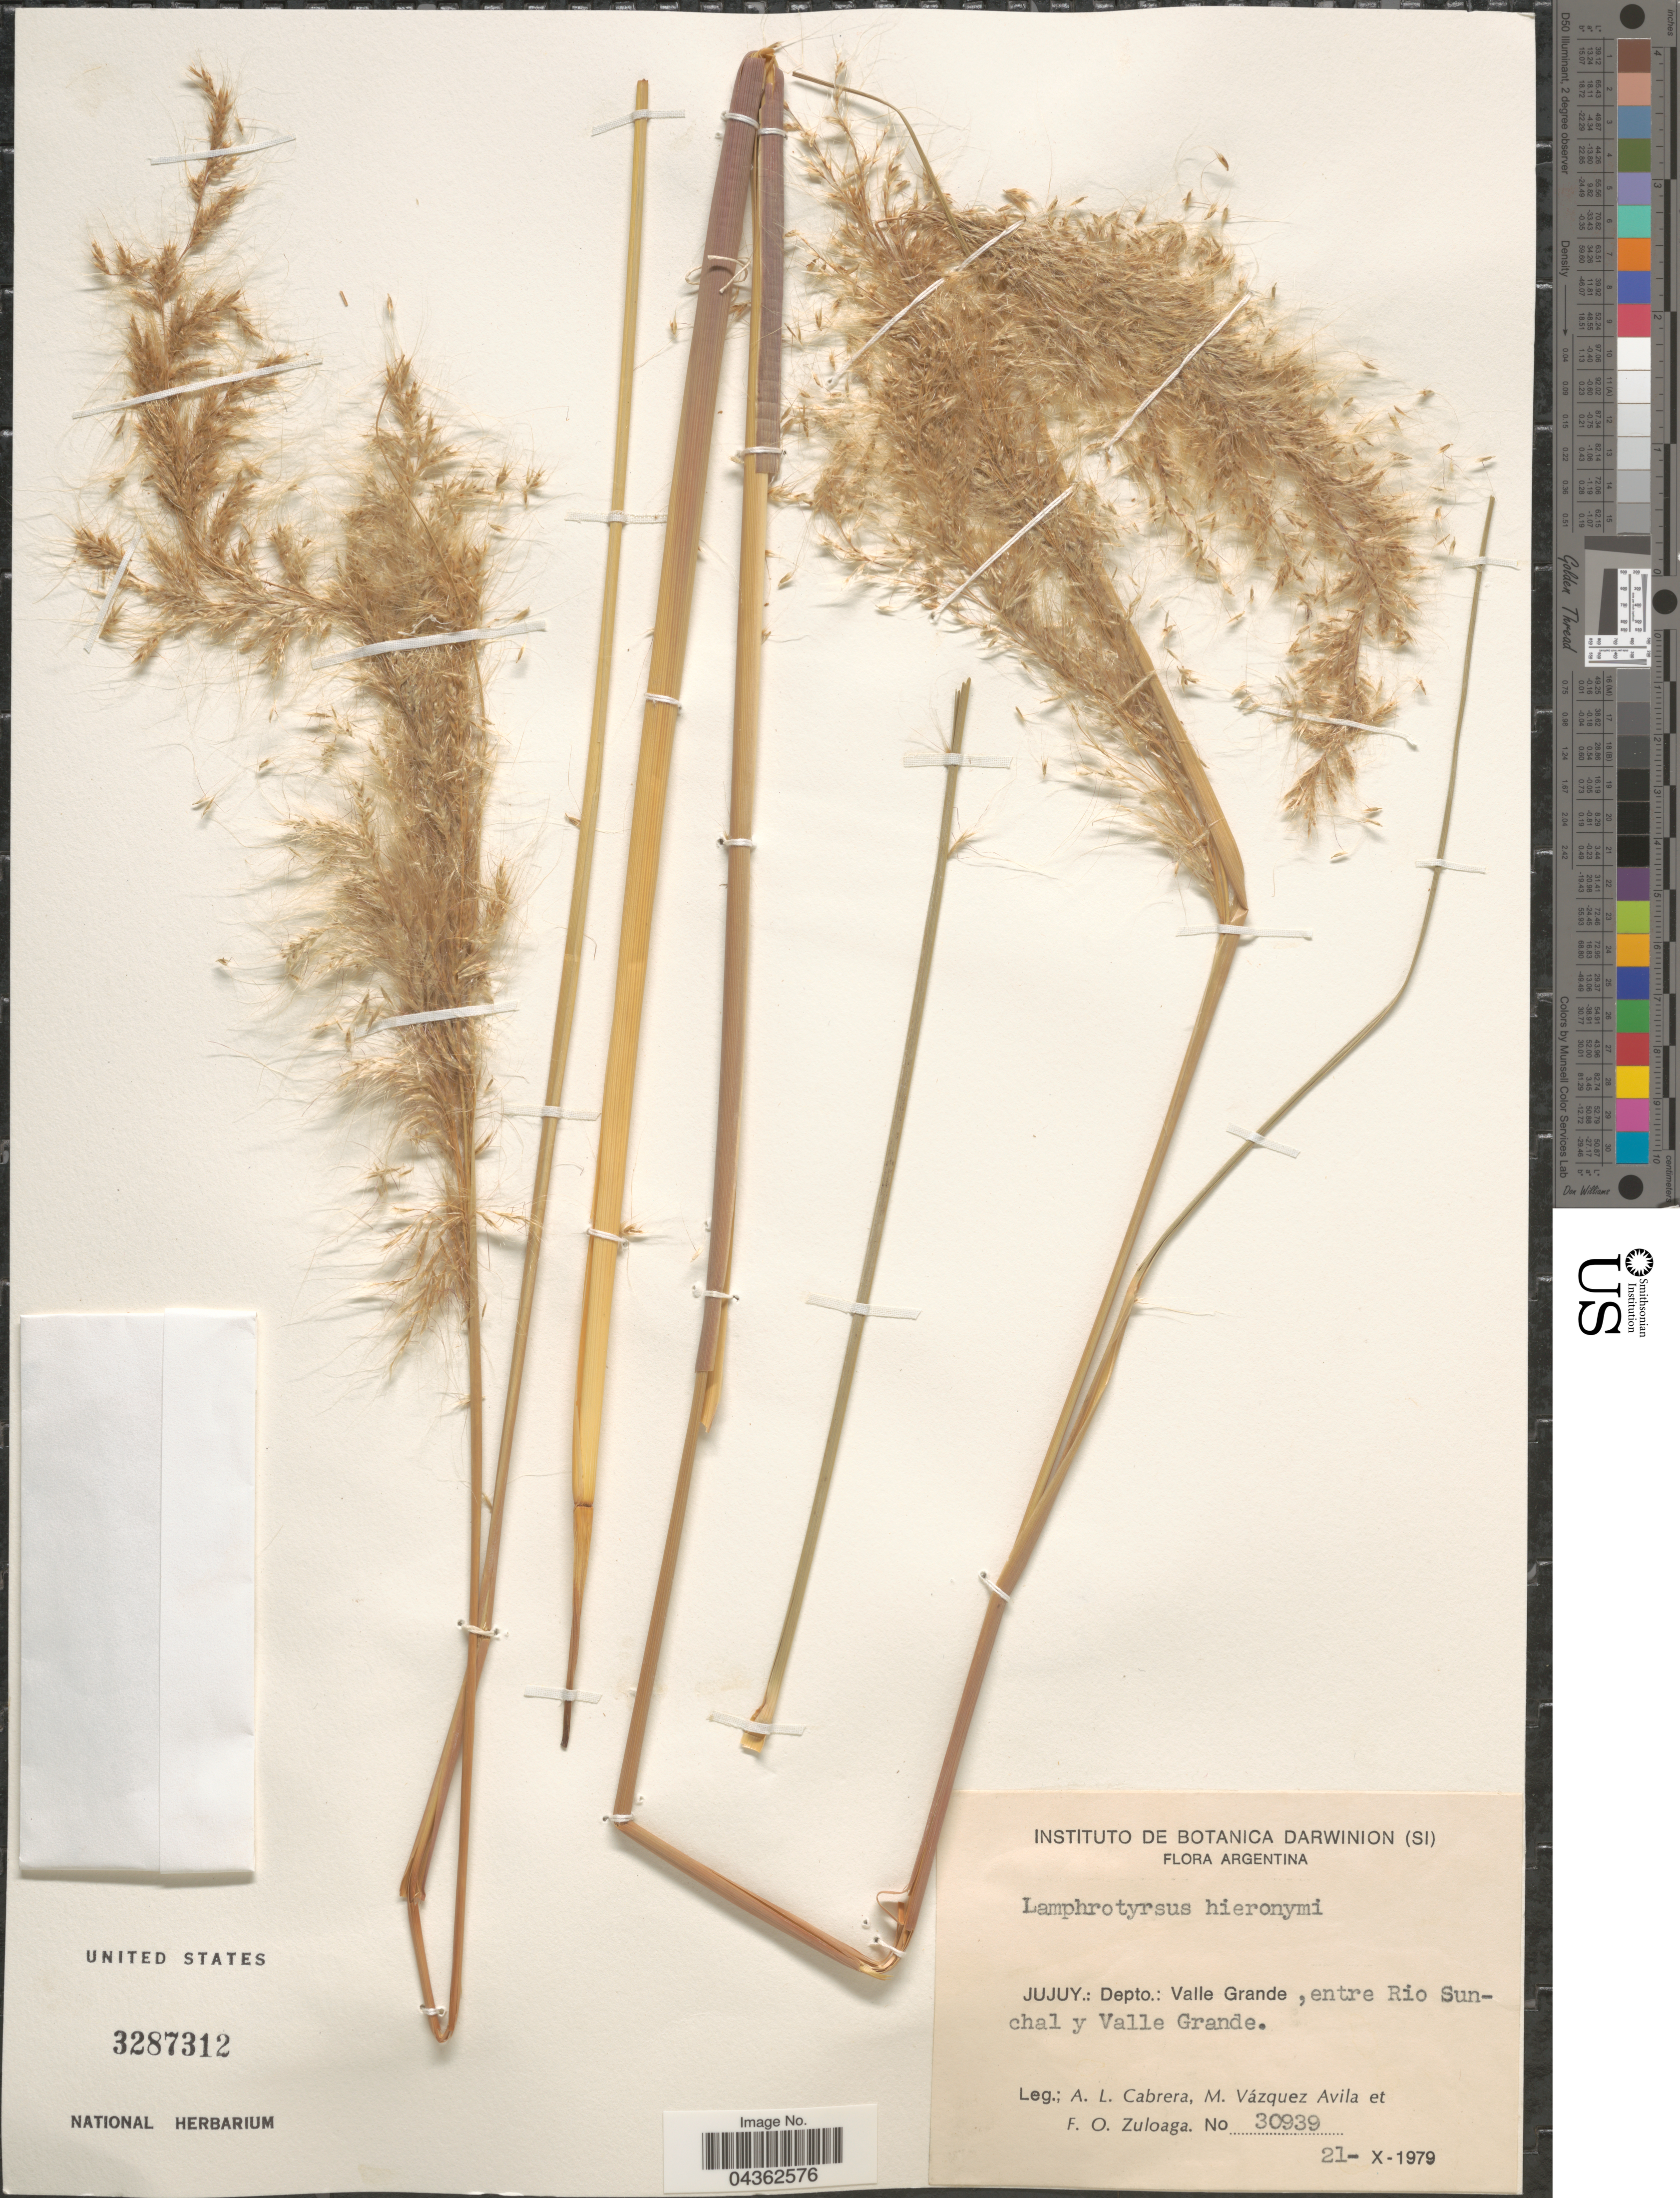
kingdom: Plantae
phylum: Tracheophyta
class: Liliopsida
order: Poales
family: Poaceae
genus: Cortaderia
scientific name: Cortaderia hieronymi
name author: (Kuntze) H.P. Linder & N.P. Barker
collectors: A. L. Cabrera, M. D. Vázquez A. & F. O. Zuloaga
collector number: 30939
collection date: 1979-10-21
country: Argentina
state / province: Jujuy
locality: Depto.: Valle Grande, entre Rio Sunchal y Valle Grande.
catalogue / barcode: US 3287312